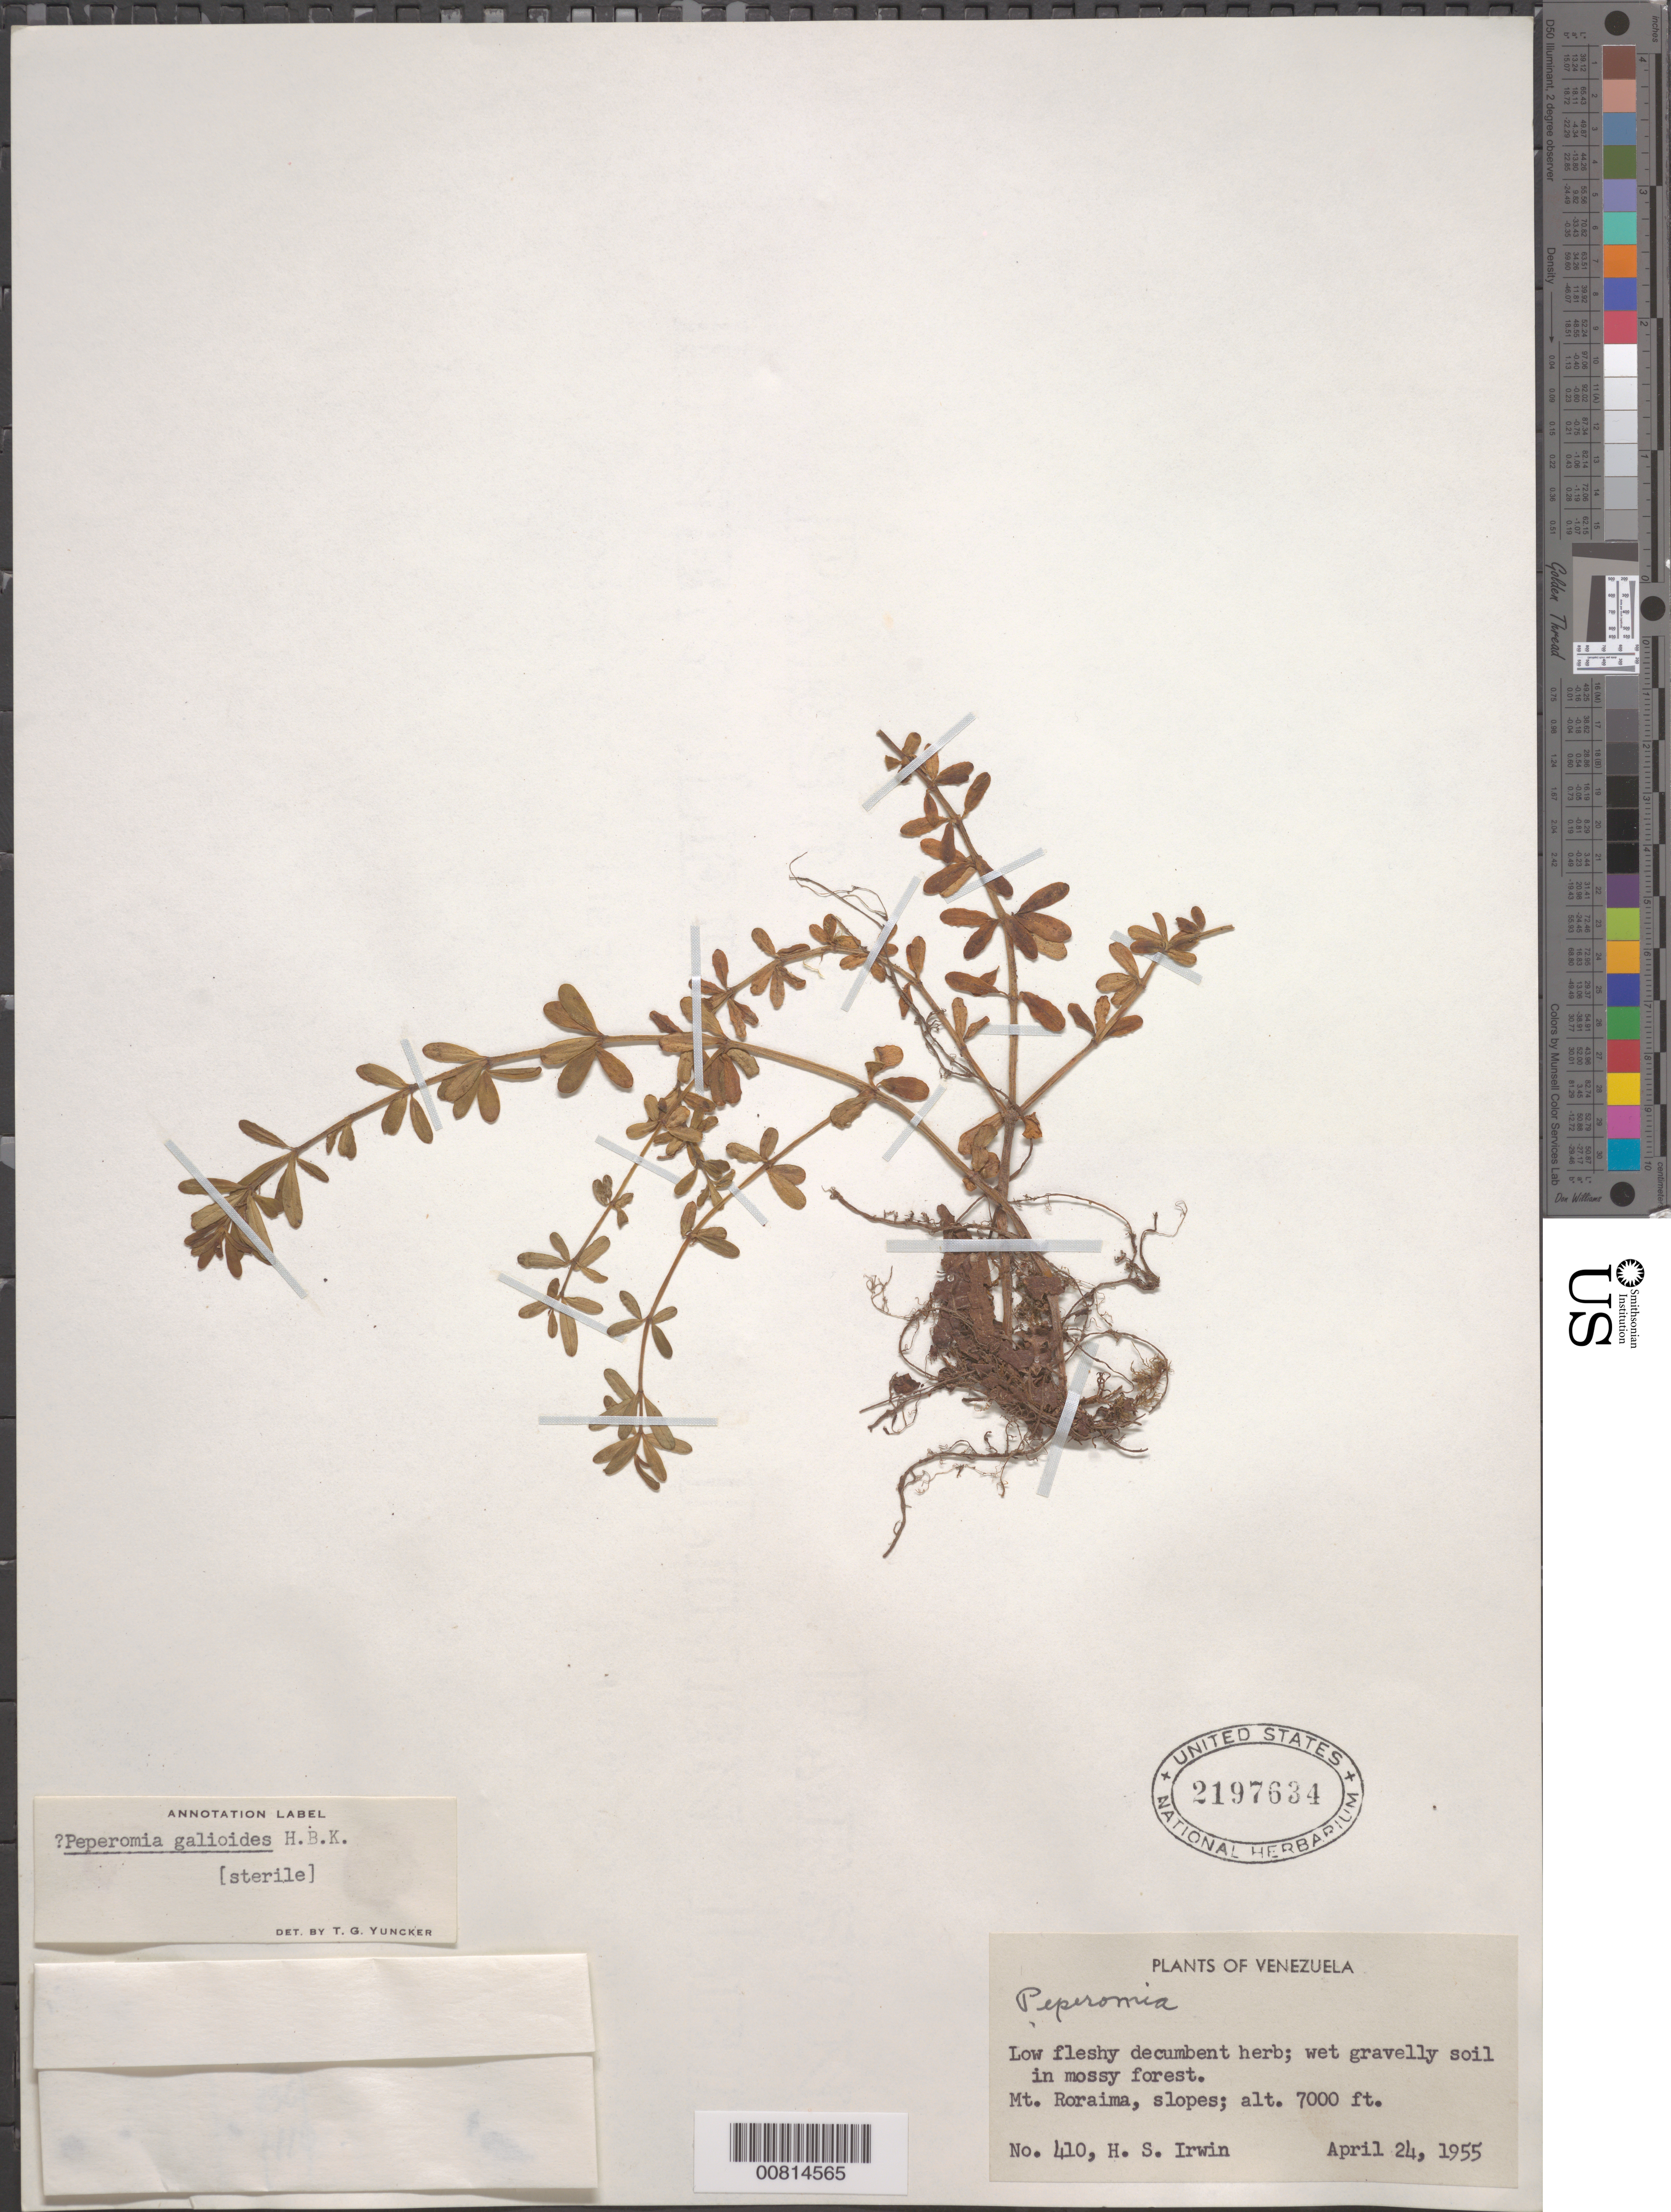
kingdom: Plantae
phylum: Tracheophyta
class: Magnoliopsida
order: Piperales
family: Piperaceae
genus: Peperomia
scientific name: Peperomia galioides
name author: Kunth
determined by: Yuncker, T. G.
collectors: H. Irwin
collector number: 410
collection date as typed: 24-Apr-55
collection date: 1955-04-24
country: Venezuela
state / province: Bolívar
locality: Mt. Roraima, slopes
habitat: Wet gravelly soil in mossy forest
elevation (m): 2134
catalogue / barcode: US 2197634